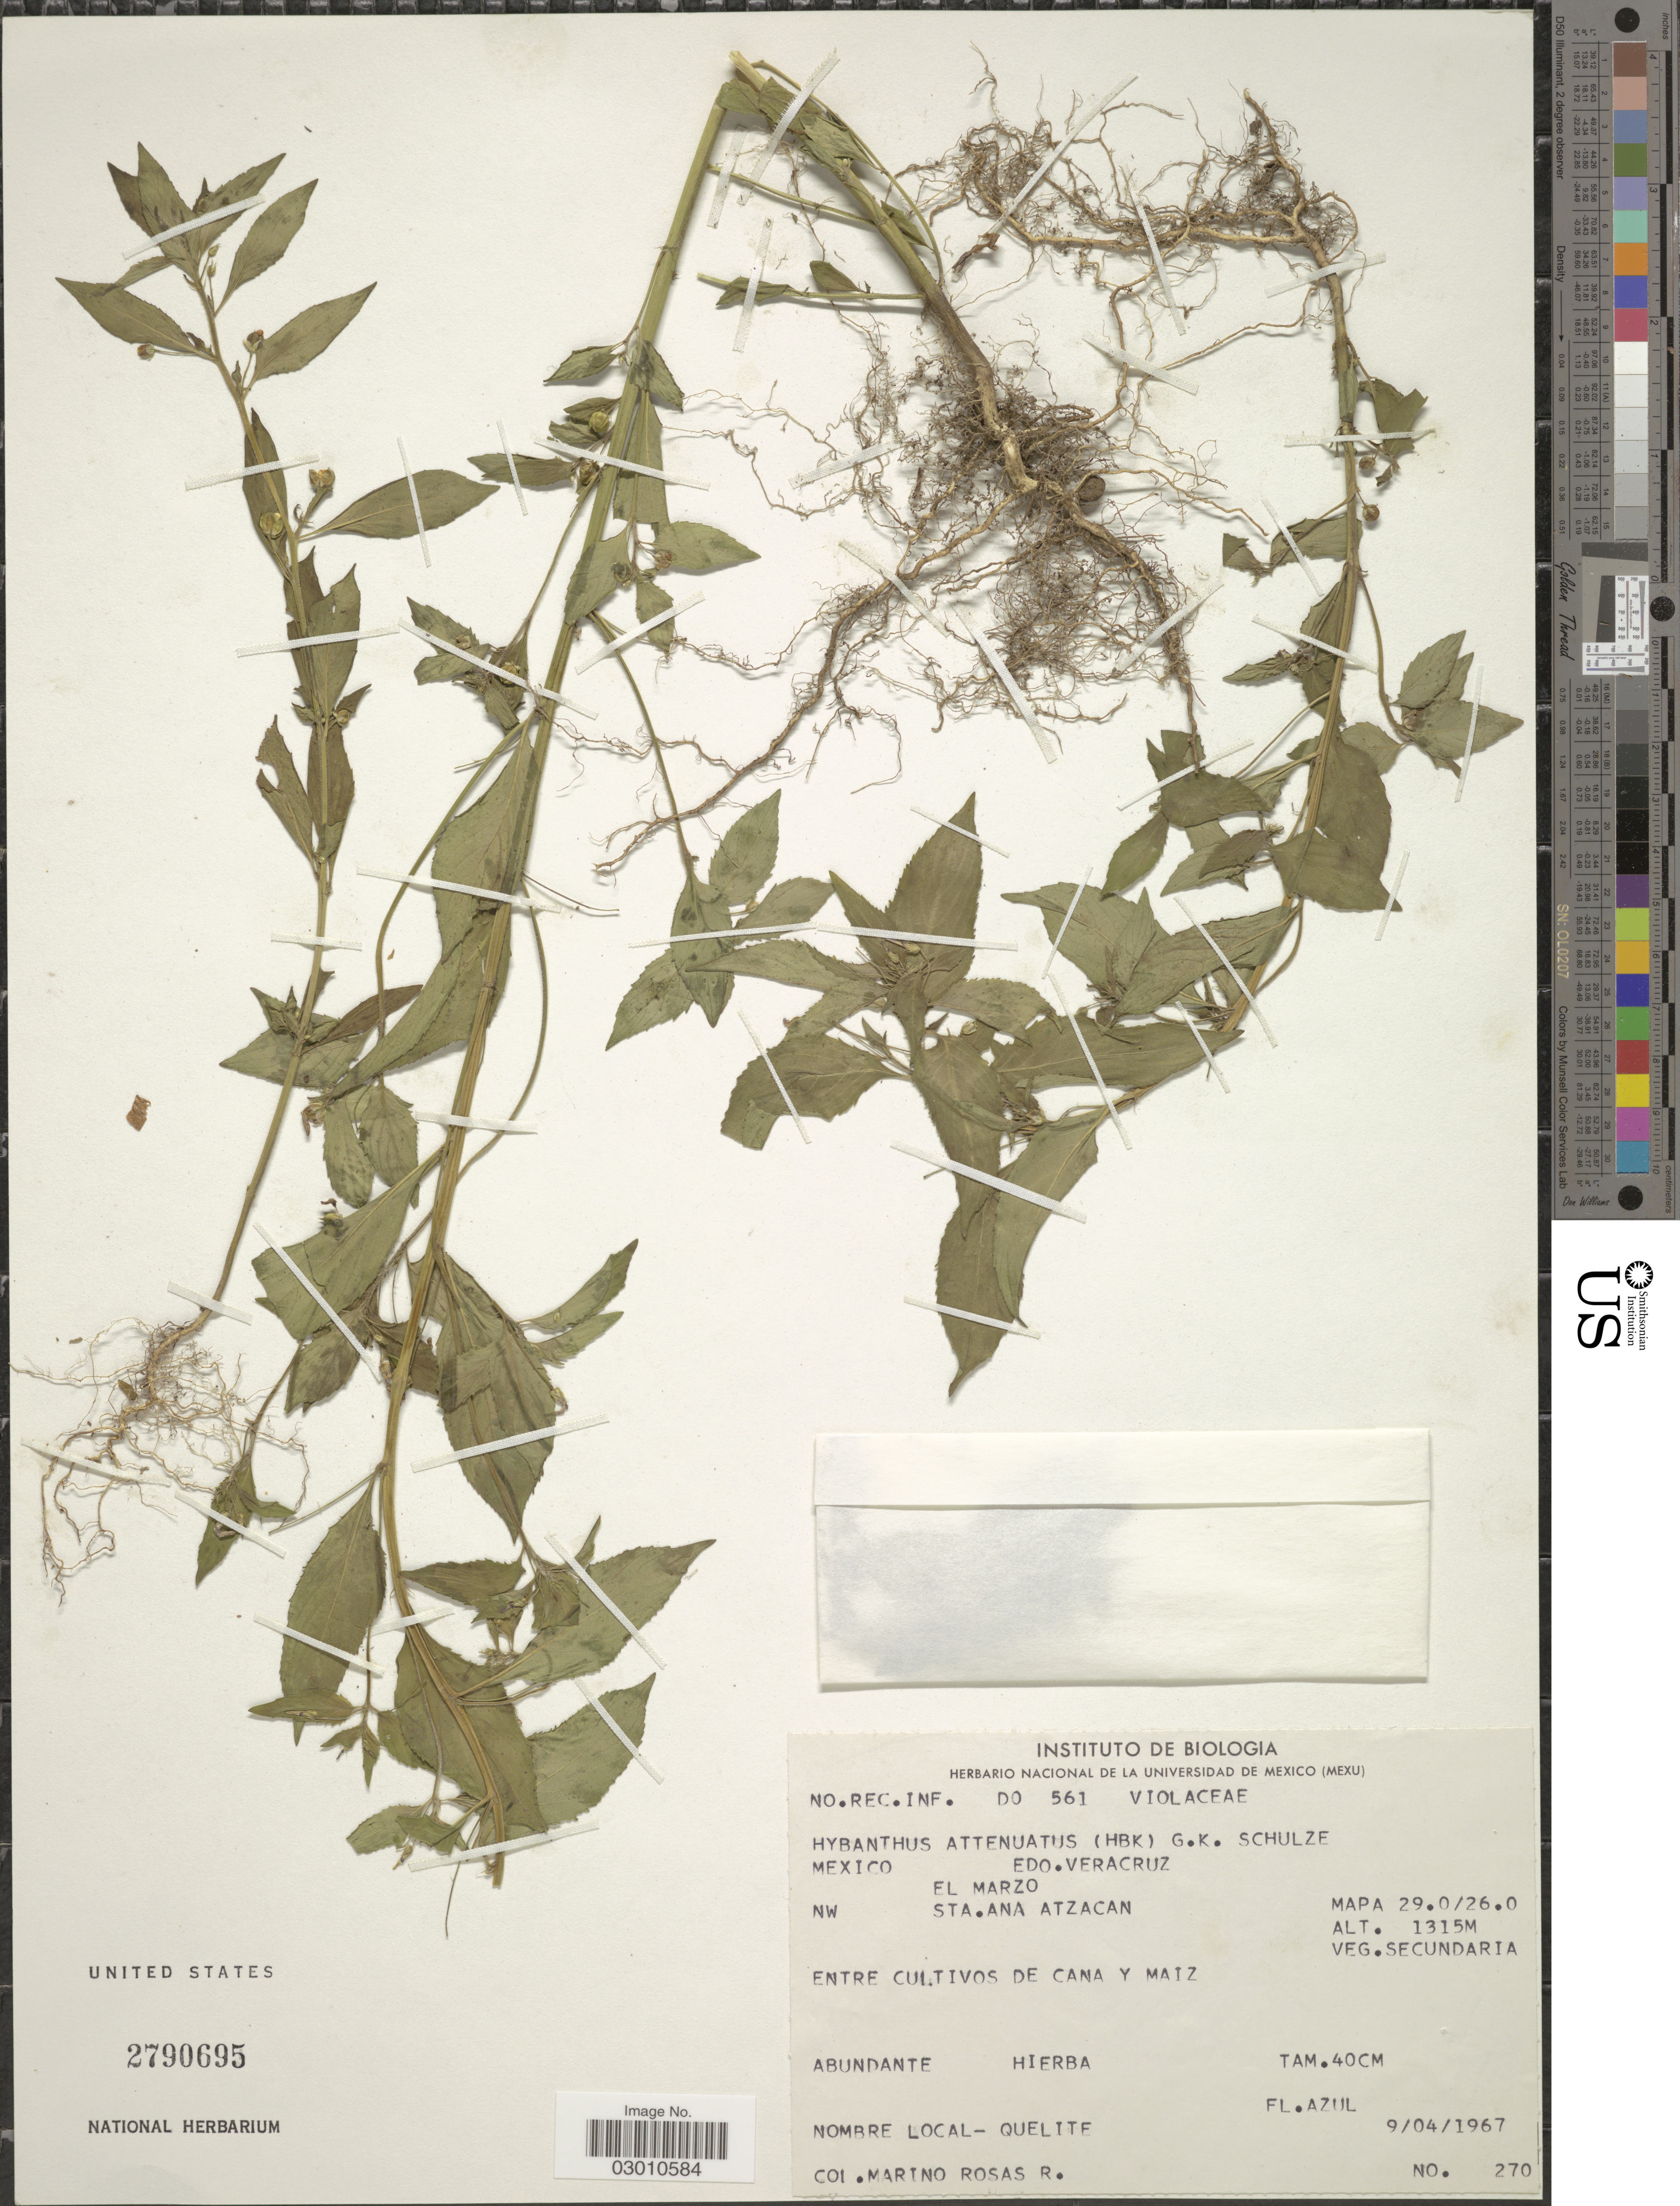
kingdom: Plantae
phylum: Tracheophyta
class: Magnoliopsida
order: Malpighiales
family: Violaceae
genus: Pombalia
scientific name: Pombalia attenuata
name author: (Humb. & Bonpl. ex Willd.) Paula-Souza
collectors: M. Rosas R.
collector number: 270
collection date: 1967-04-09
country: Mexico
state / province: Veracruz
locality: Edo. Veracruz. El Marzo. NW. Sta. Ana Atzacan. Mapa 29.0/26.0. Entre Cultivos de Cana y Maiz.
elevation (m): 1315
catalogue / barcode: US 2790695